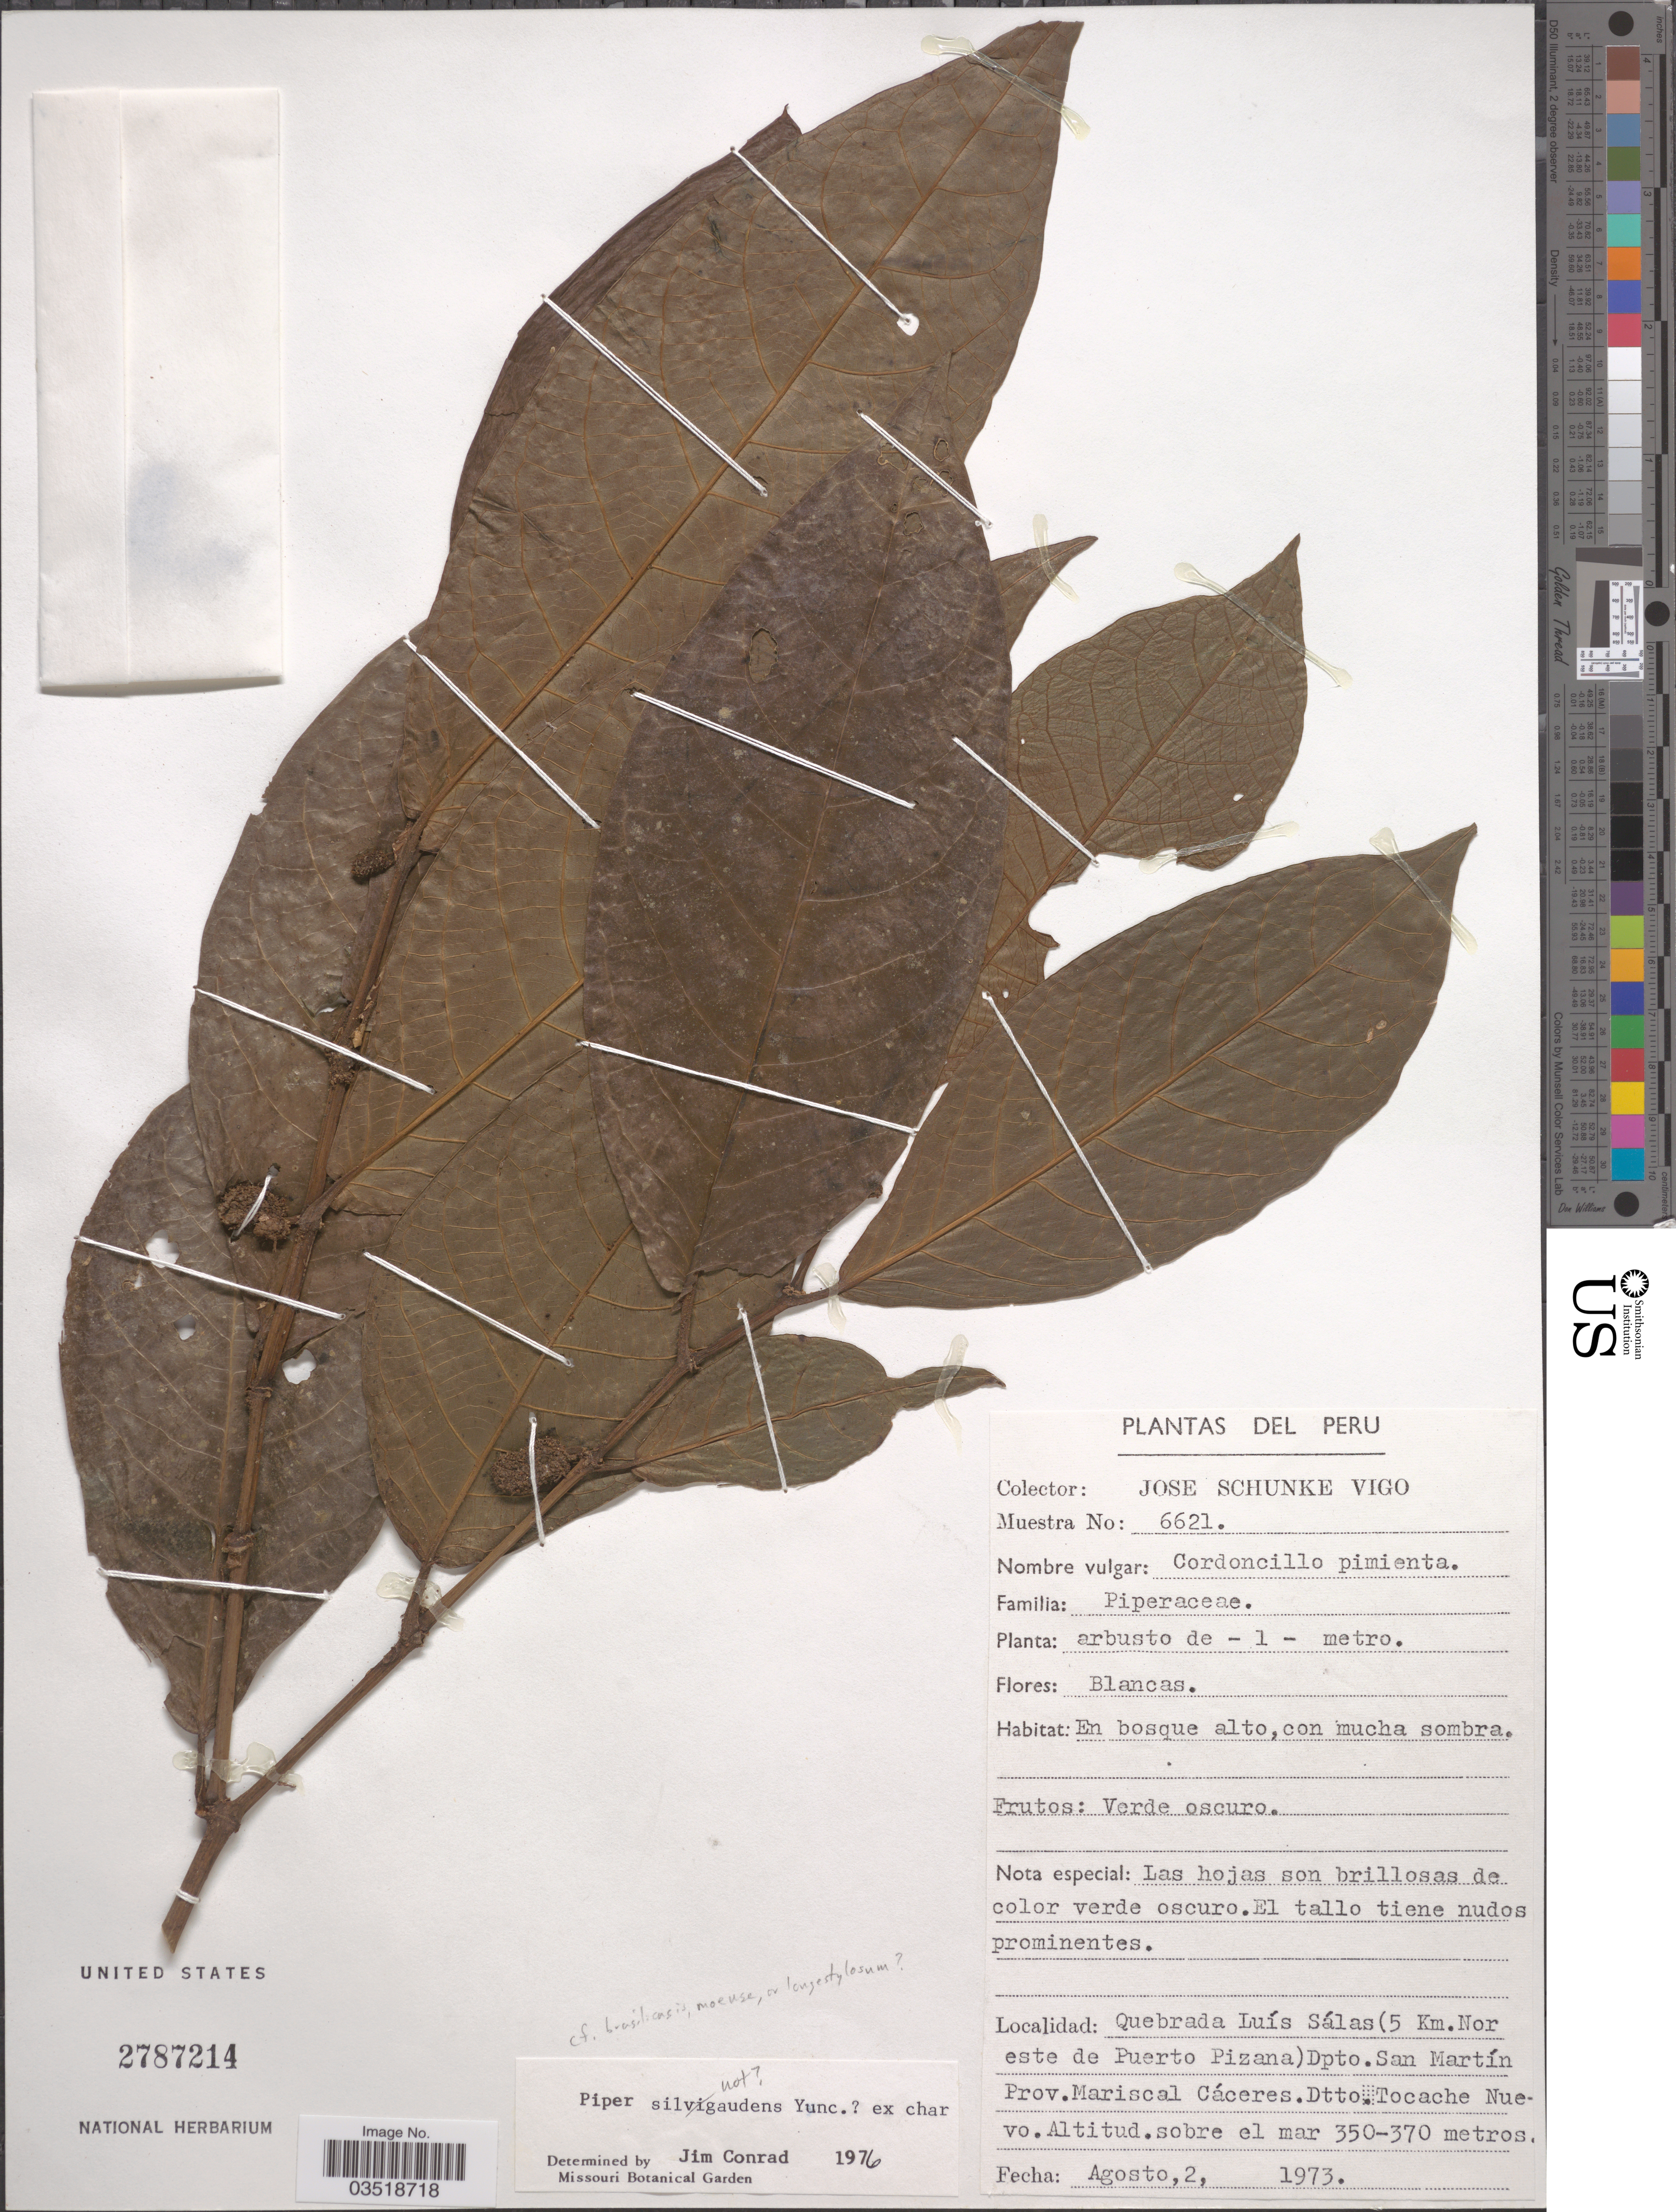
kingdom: Plantae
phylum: Tracheophyta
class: Magnoliopsida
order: Piperales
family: Piperaceae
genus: Piper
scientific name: Piper silvigaudens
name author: Yunck.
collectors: J. Schunke Vigo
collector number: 6621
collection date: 1973-08-02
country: Peru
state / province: San Martín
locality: Quebrada Luís Sálas (5 Km. Noreste de Puerto Pizana) Dpto. San Martín. Prov. Mariscal Cáceres. Dtto. Tocache Nuevo.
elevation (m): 350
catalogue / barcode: US 2787214